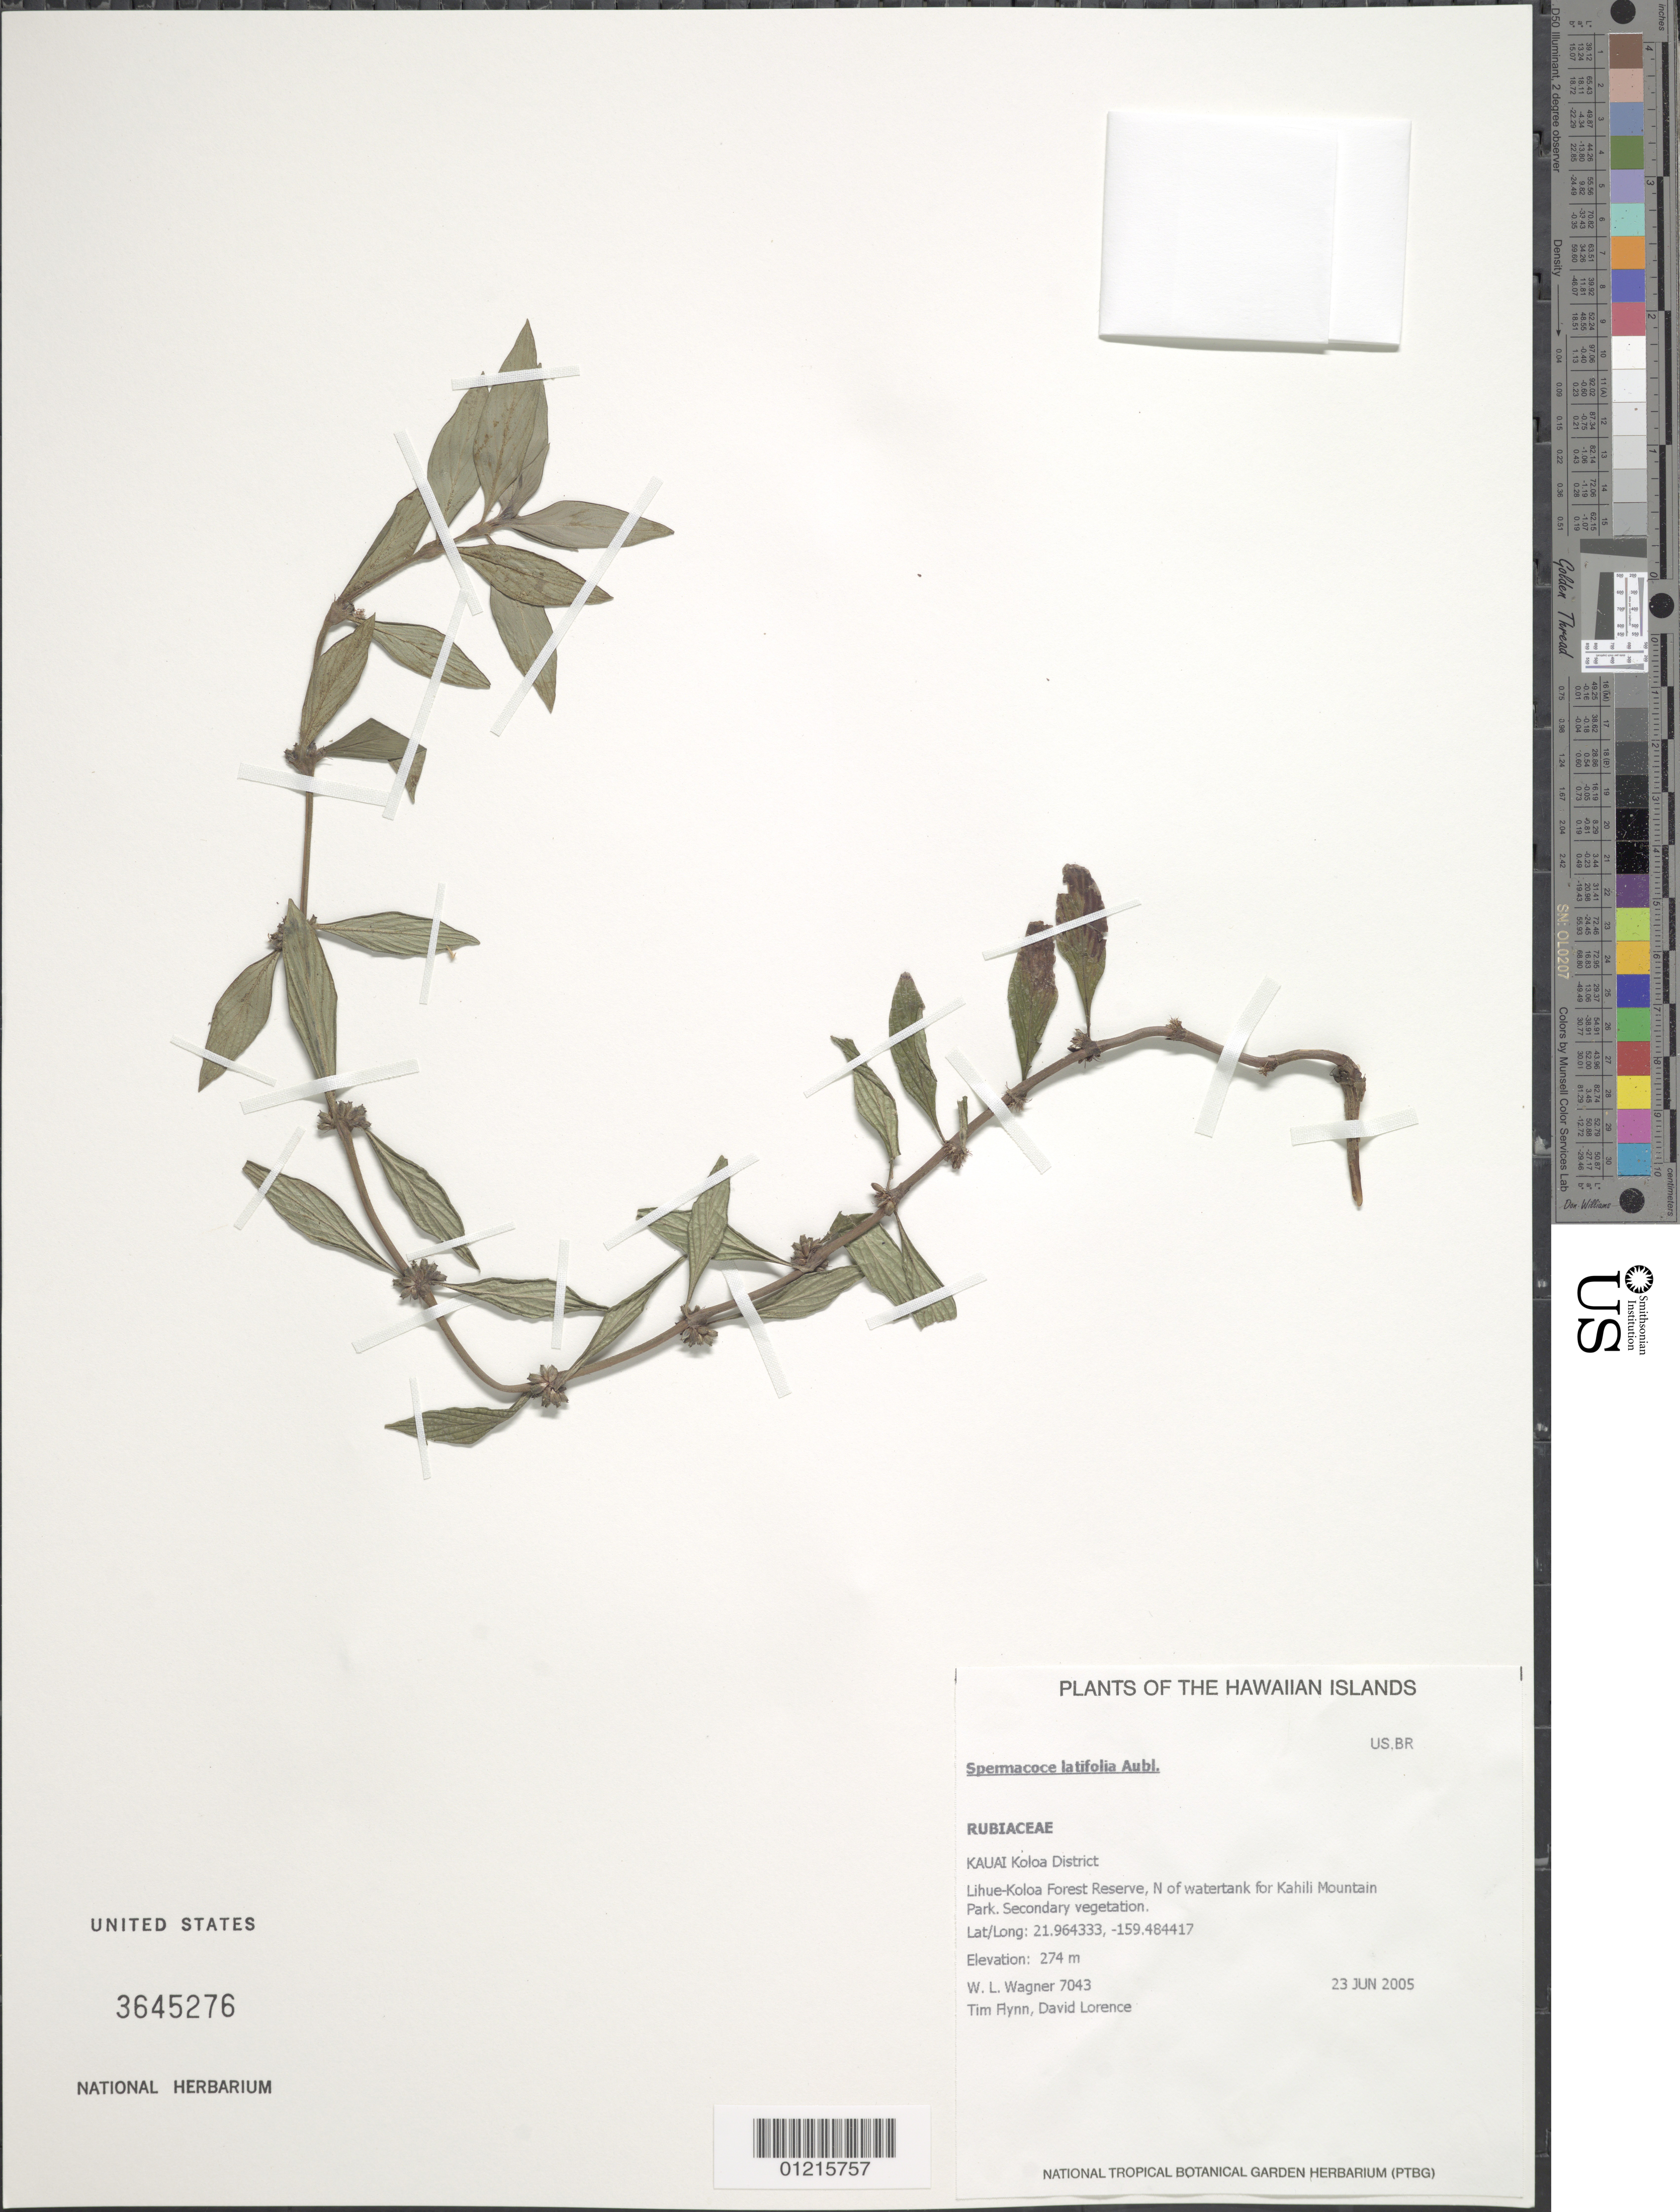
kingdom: Plantae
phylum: Tracheophyta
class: Magnoliopsida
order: Gentianales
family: Rubiaceae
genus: Spermacoce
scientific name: Spermacoce ocymifolia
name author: Willd. ex Roem. & Schult.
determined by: Lorence, David H., (PTBG), National Tropical Botanical Garden (UNITED STATES)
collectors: W. L. Wagner, T. W. Flynn & D. Lorence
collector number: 7043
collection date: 2005-06-23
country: United States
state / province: Hawaii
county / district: Kauai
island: Kaua'i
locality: Lihue-Koloa Forest Reserve, N of watertank for Kahili Mountain Park.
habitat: Secondary vegetation.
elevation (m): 274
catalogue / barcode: US 3645276